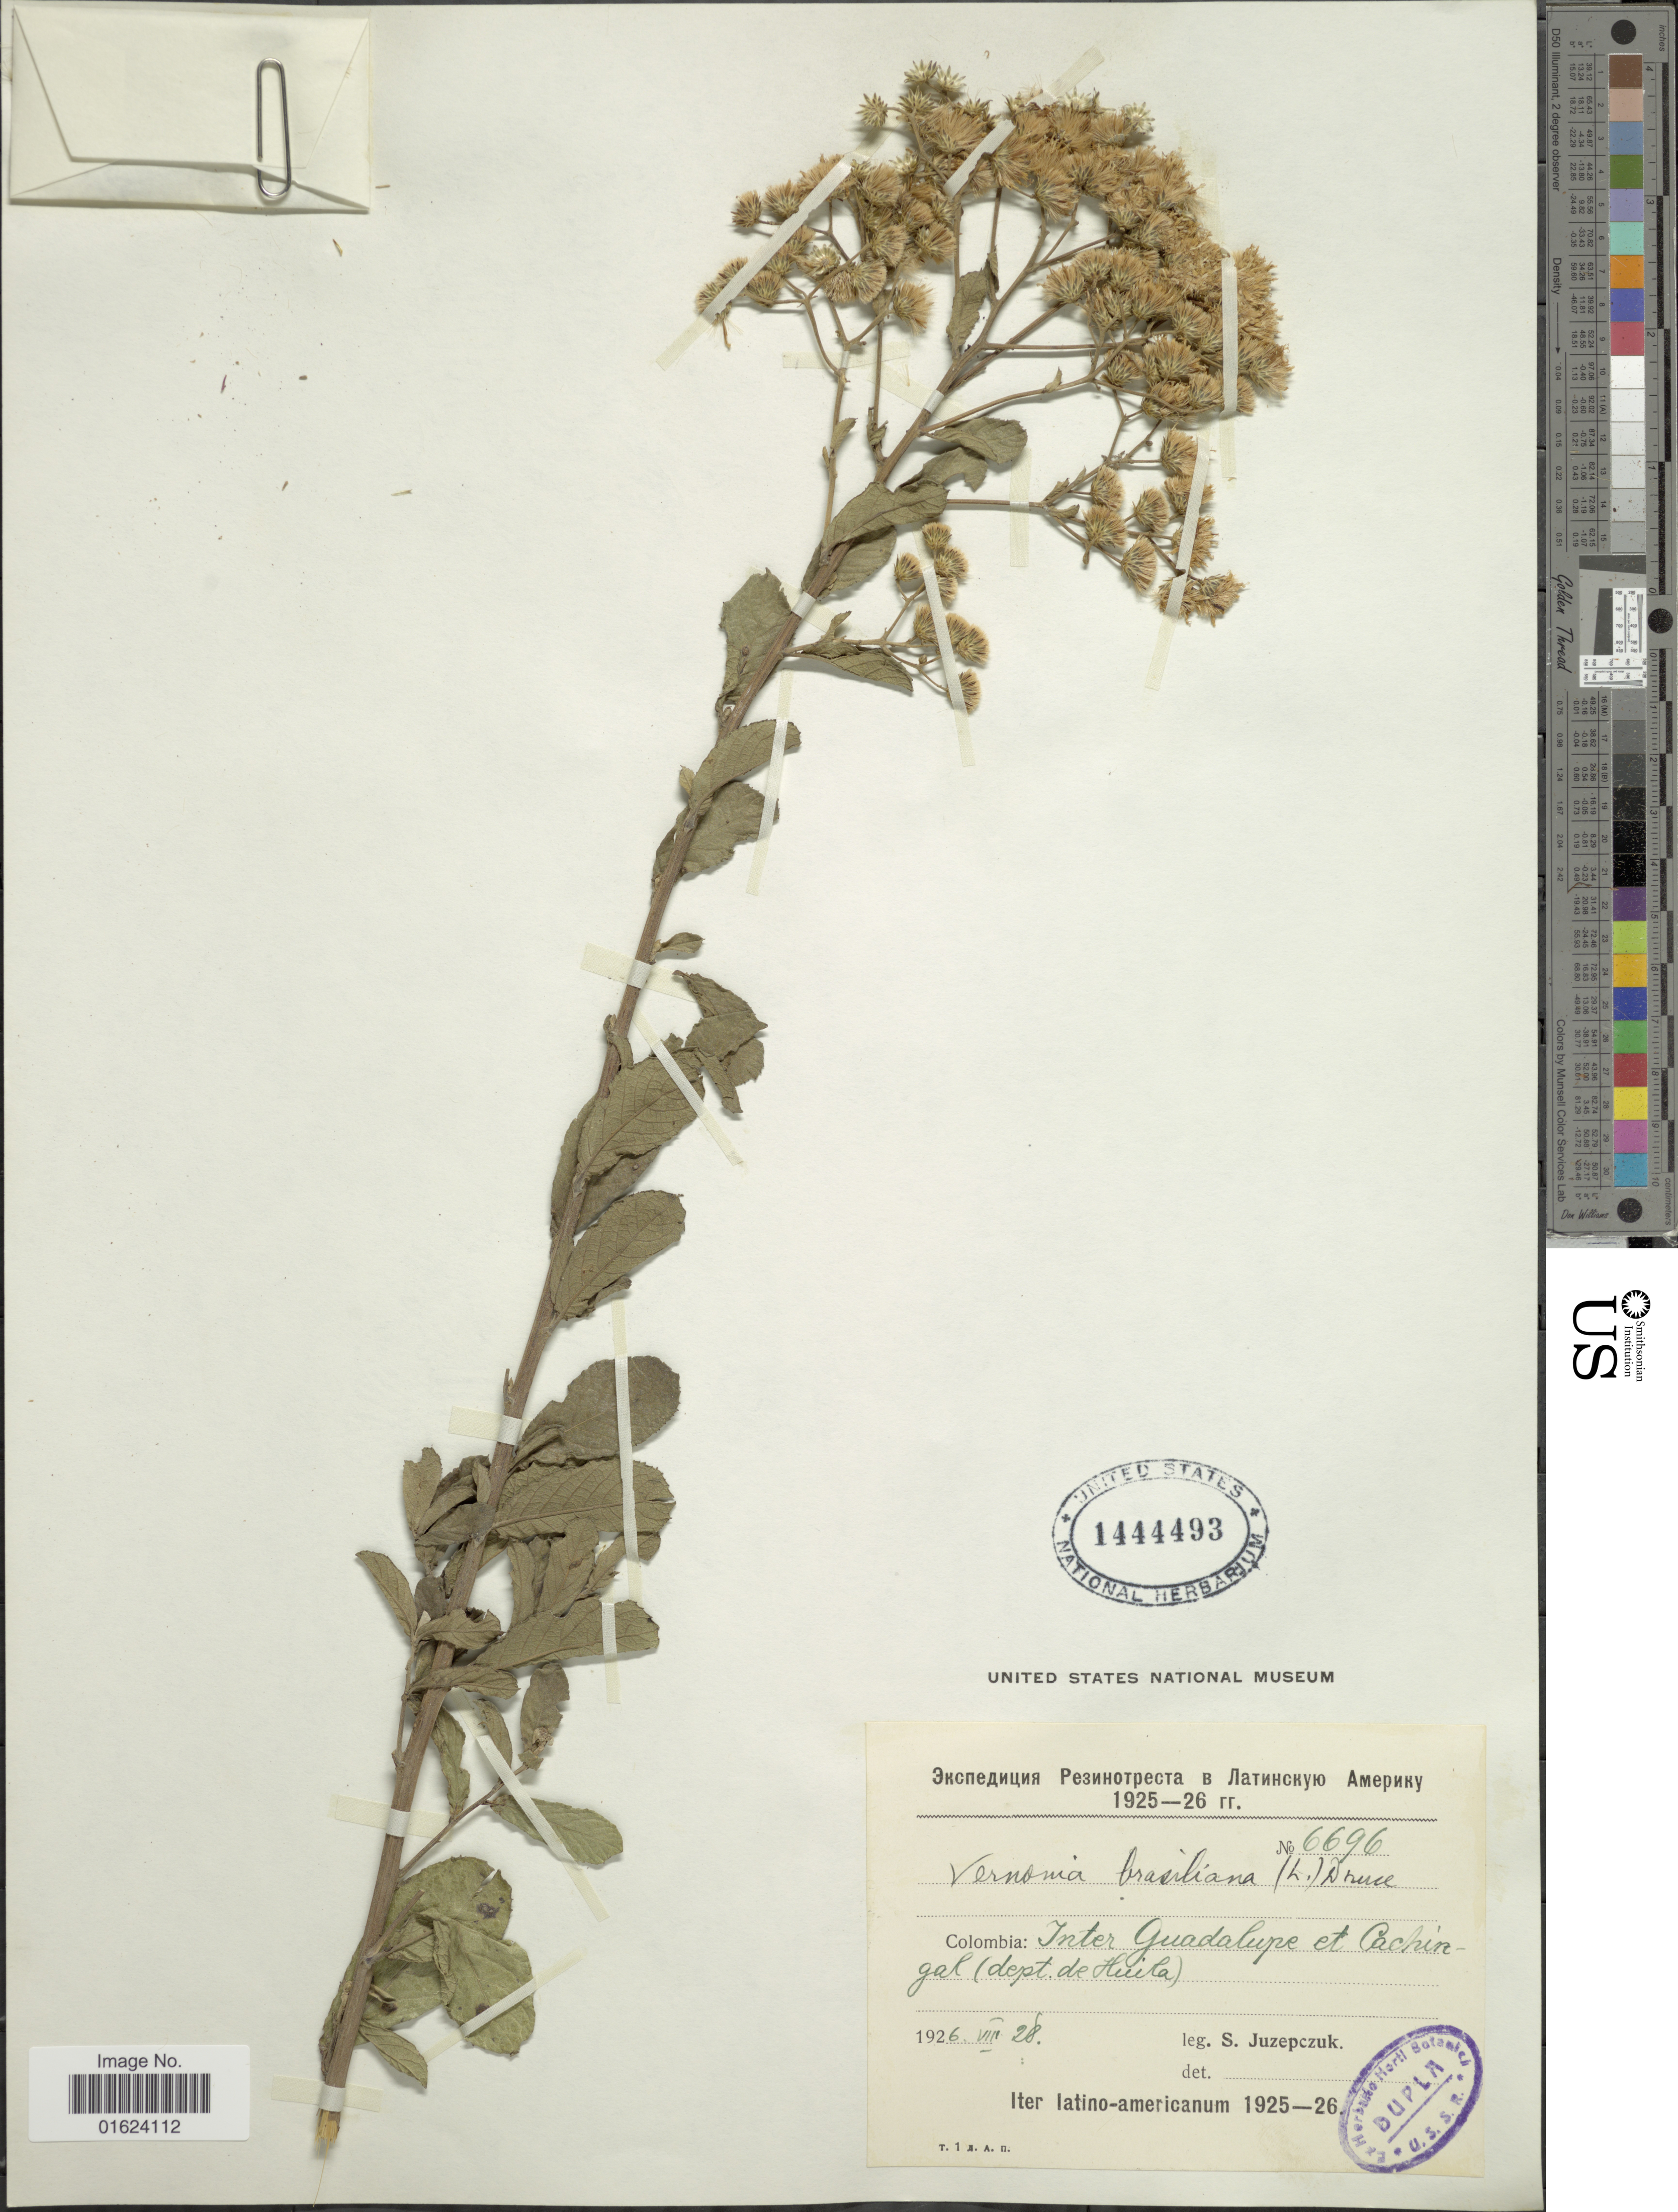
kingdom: Plantae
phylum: Tracheophyta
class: Magnoliopsida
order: Asterales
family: Asteraceae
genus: Vernonia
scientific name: Vernonia brasiliana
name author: (L.) Druce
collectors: S. V. Juzepczuk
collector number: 6696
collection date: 1926-08-28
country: Colombia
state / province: Huila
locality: Colombia: Inter Guadalupe et Cachingal (dept. de Huila).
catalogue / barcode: US 1444493